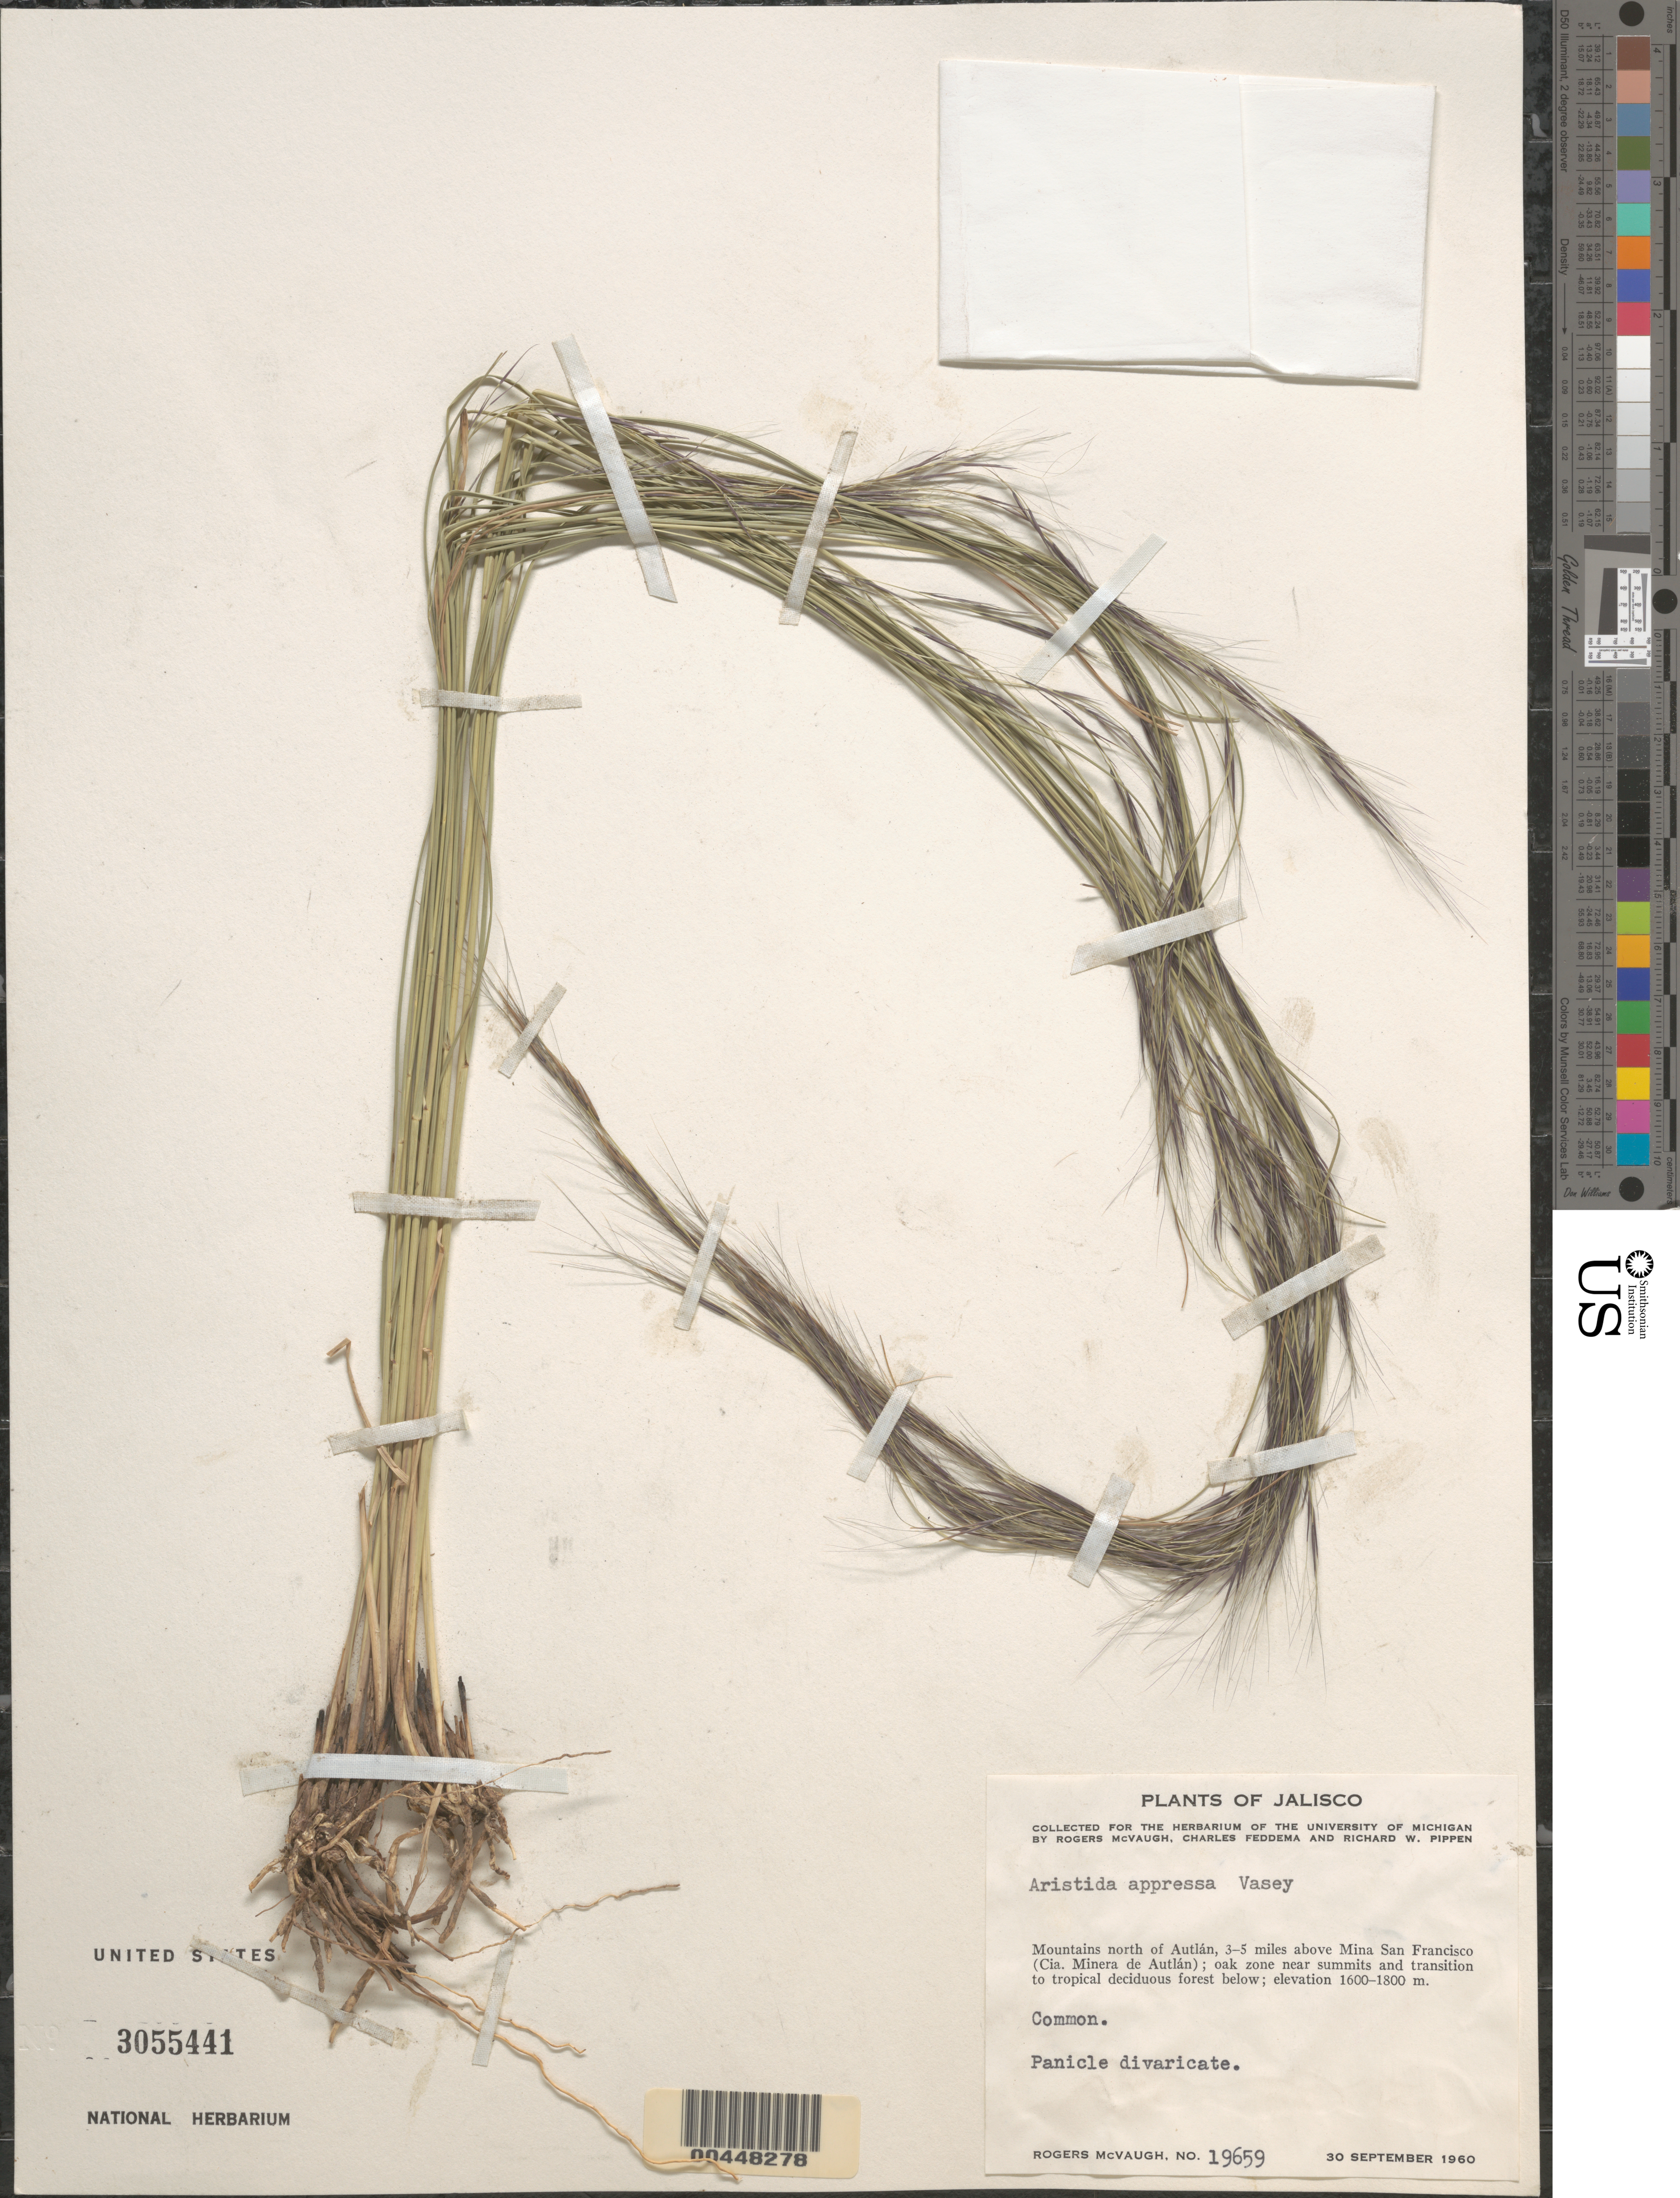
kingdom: Plantae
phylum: Tracheophyta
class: Liliopsida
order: Poales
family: Poaceae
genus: Aristida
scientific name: Aristida appressa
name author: Vasey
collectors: R. McVaugh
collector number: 19659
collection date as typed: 30 Sep 1960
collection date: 1960-09-30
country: Mexico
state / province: Jalisco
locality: Mountains N of Autlán, 3-5 mi above Mina San Francisco (Cia. Minera de Autlán)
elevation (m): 1600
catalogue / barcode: US 3055441